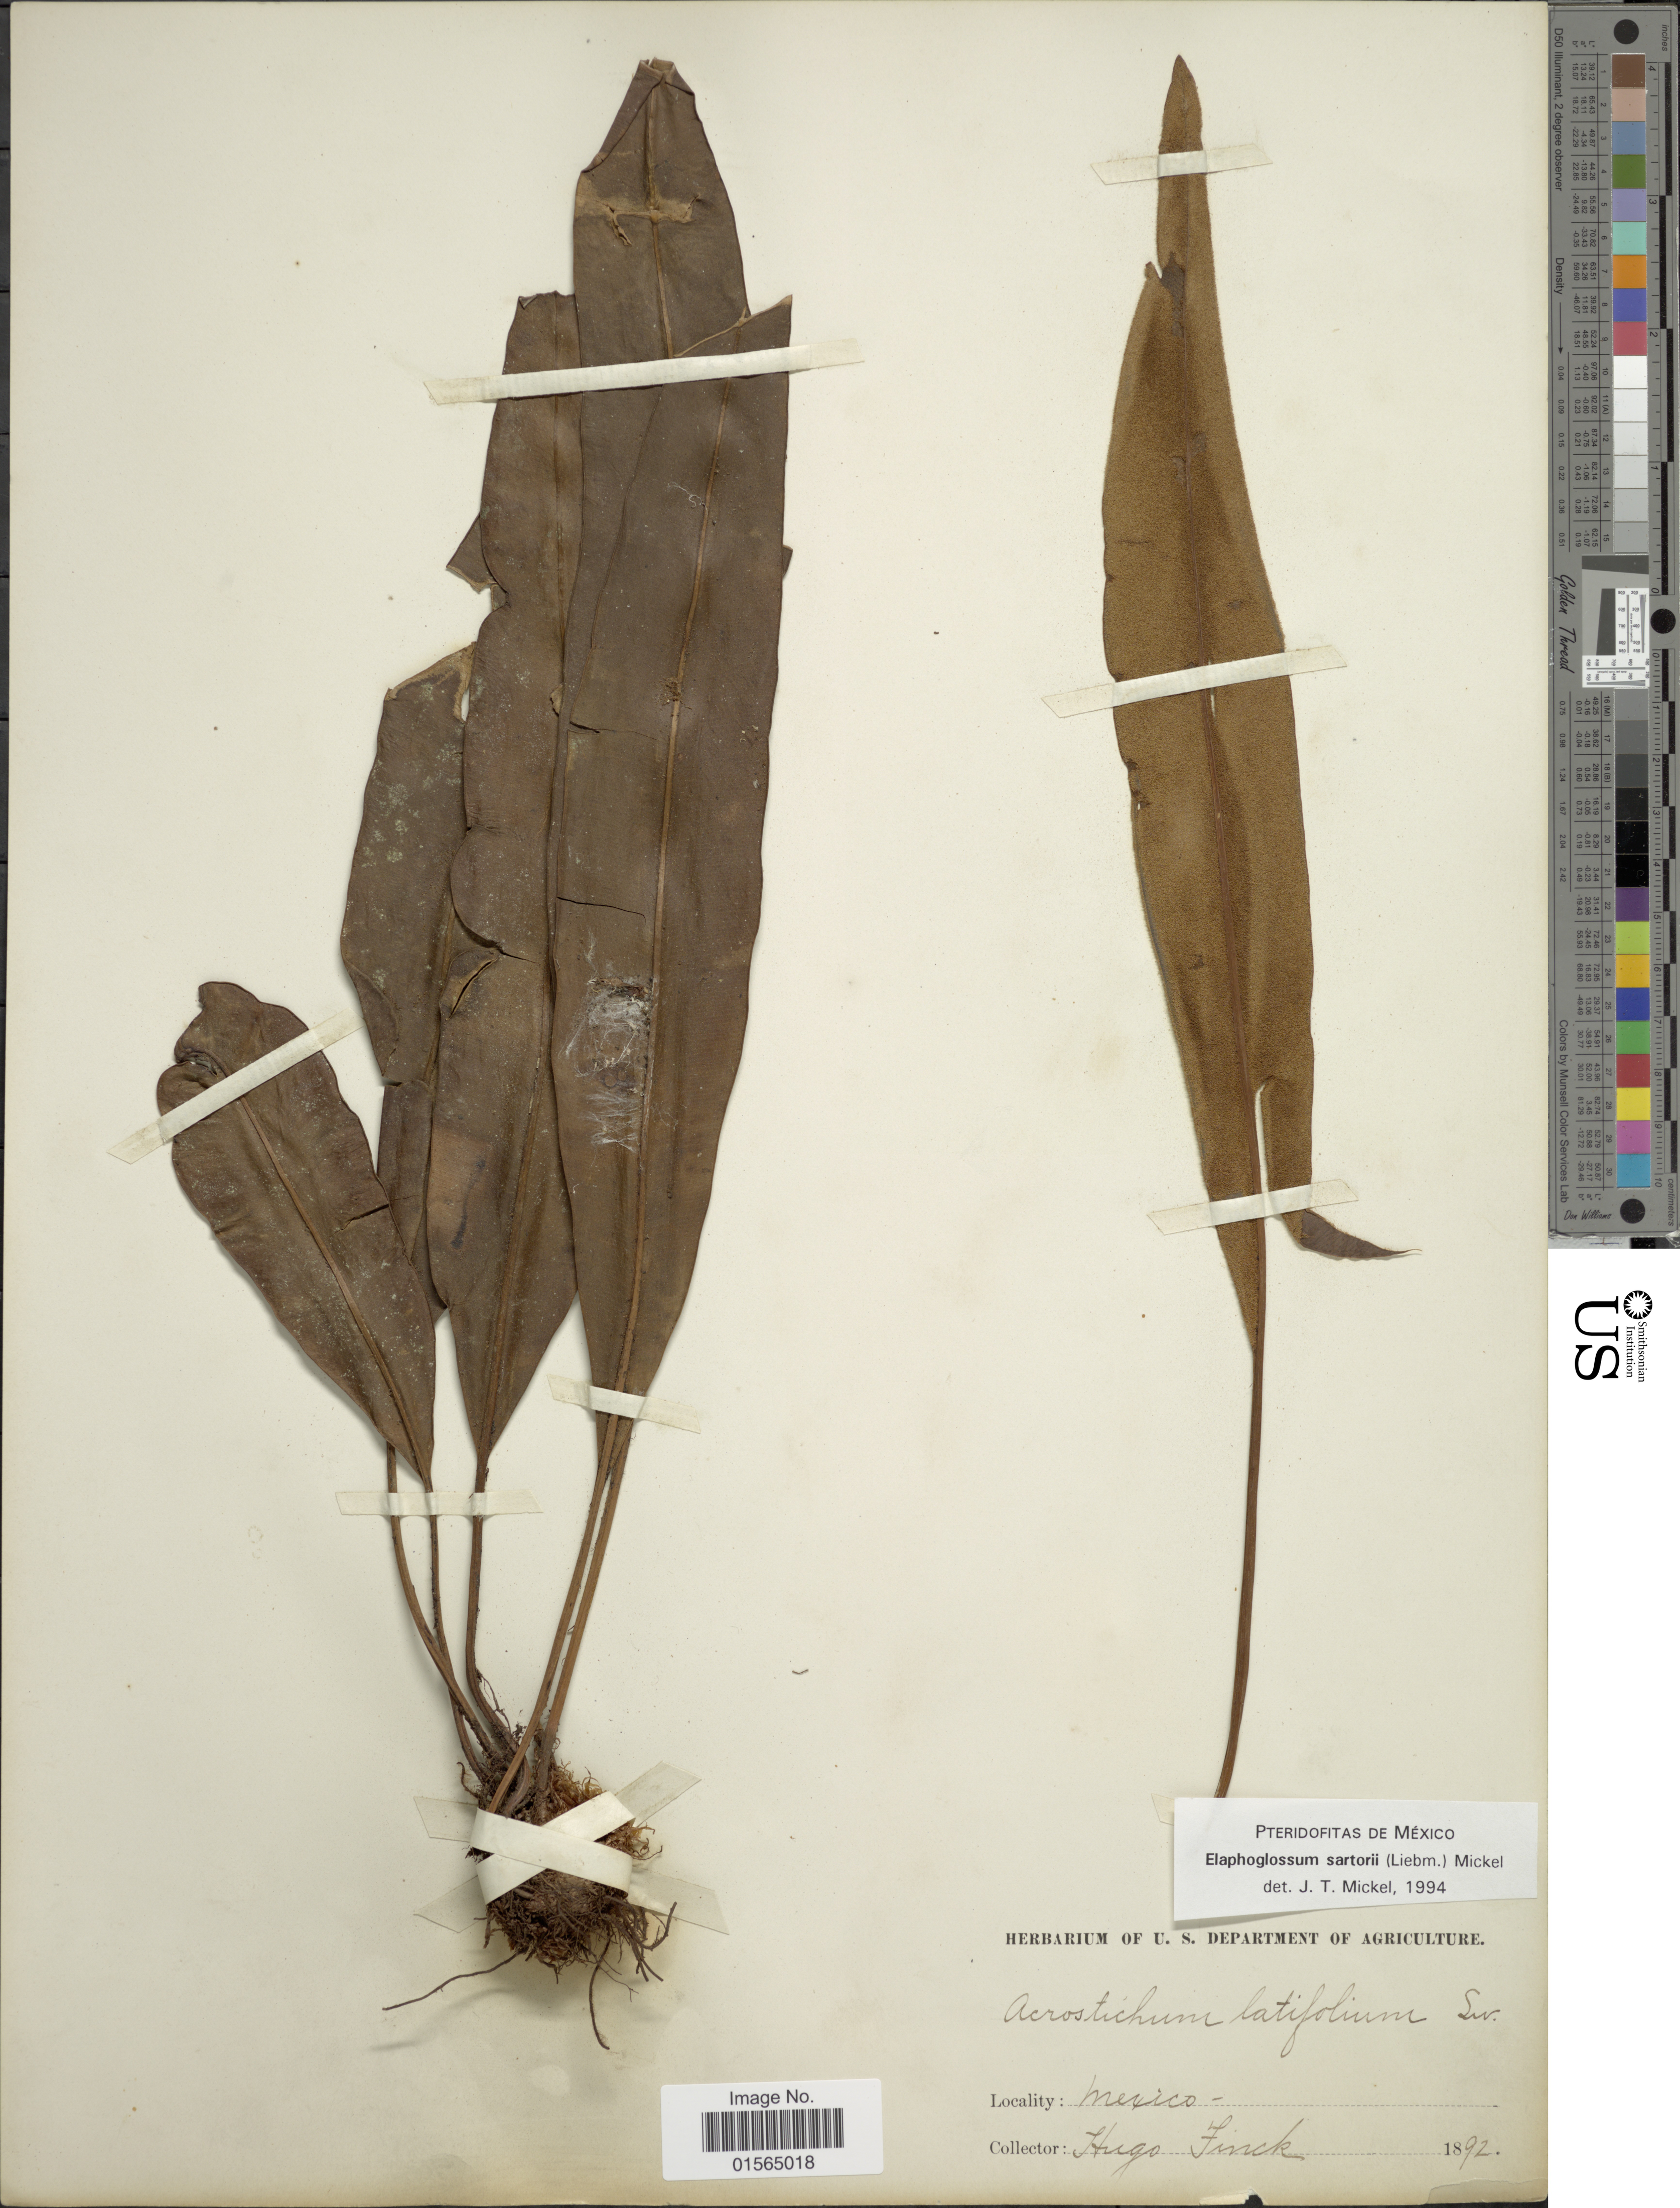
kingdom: Plantae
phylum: Tracheophyta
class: Polypodiopsida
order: Polypodiales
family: Dryopteridaceae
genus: Elaphoglossum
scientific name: Elaphoglossum sartorii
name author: (Liebm.) Mickel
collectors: H. Finck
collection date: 1892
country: Mexico